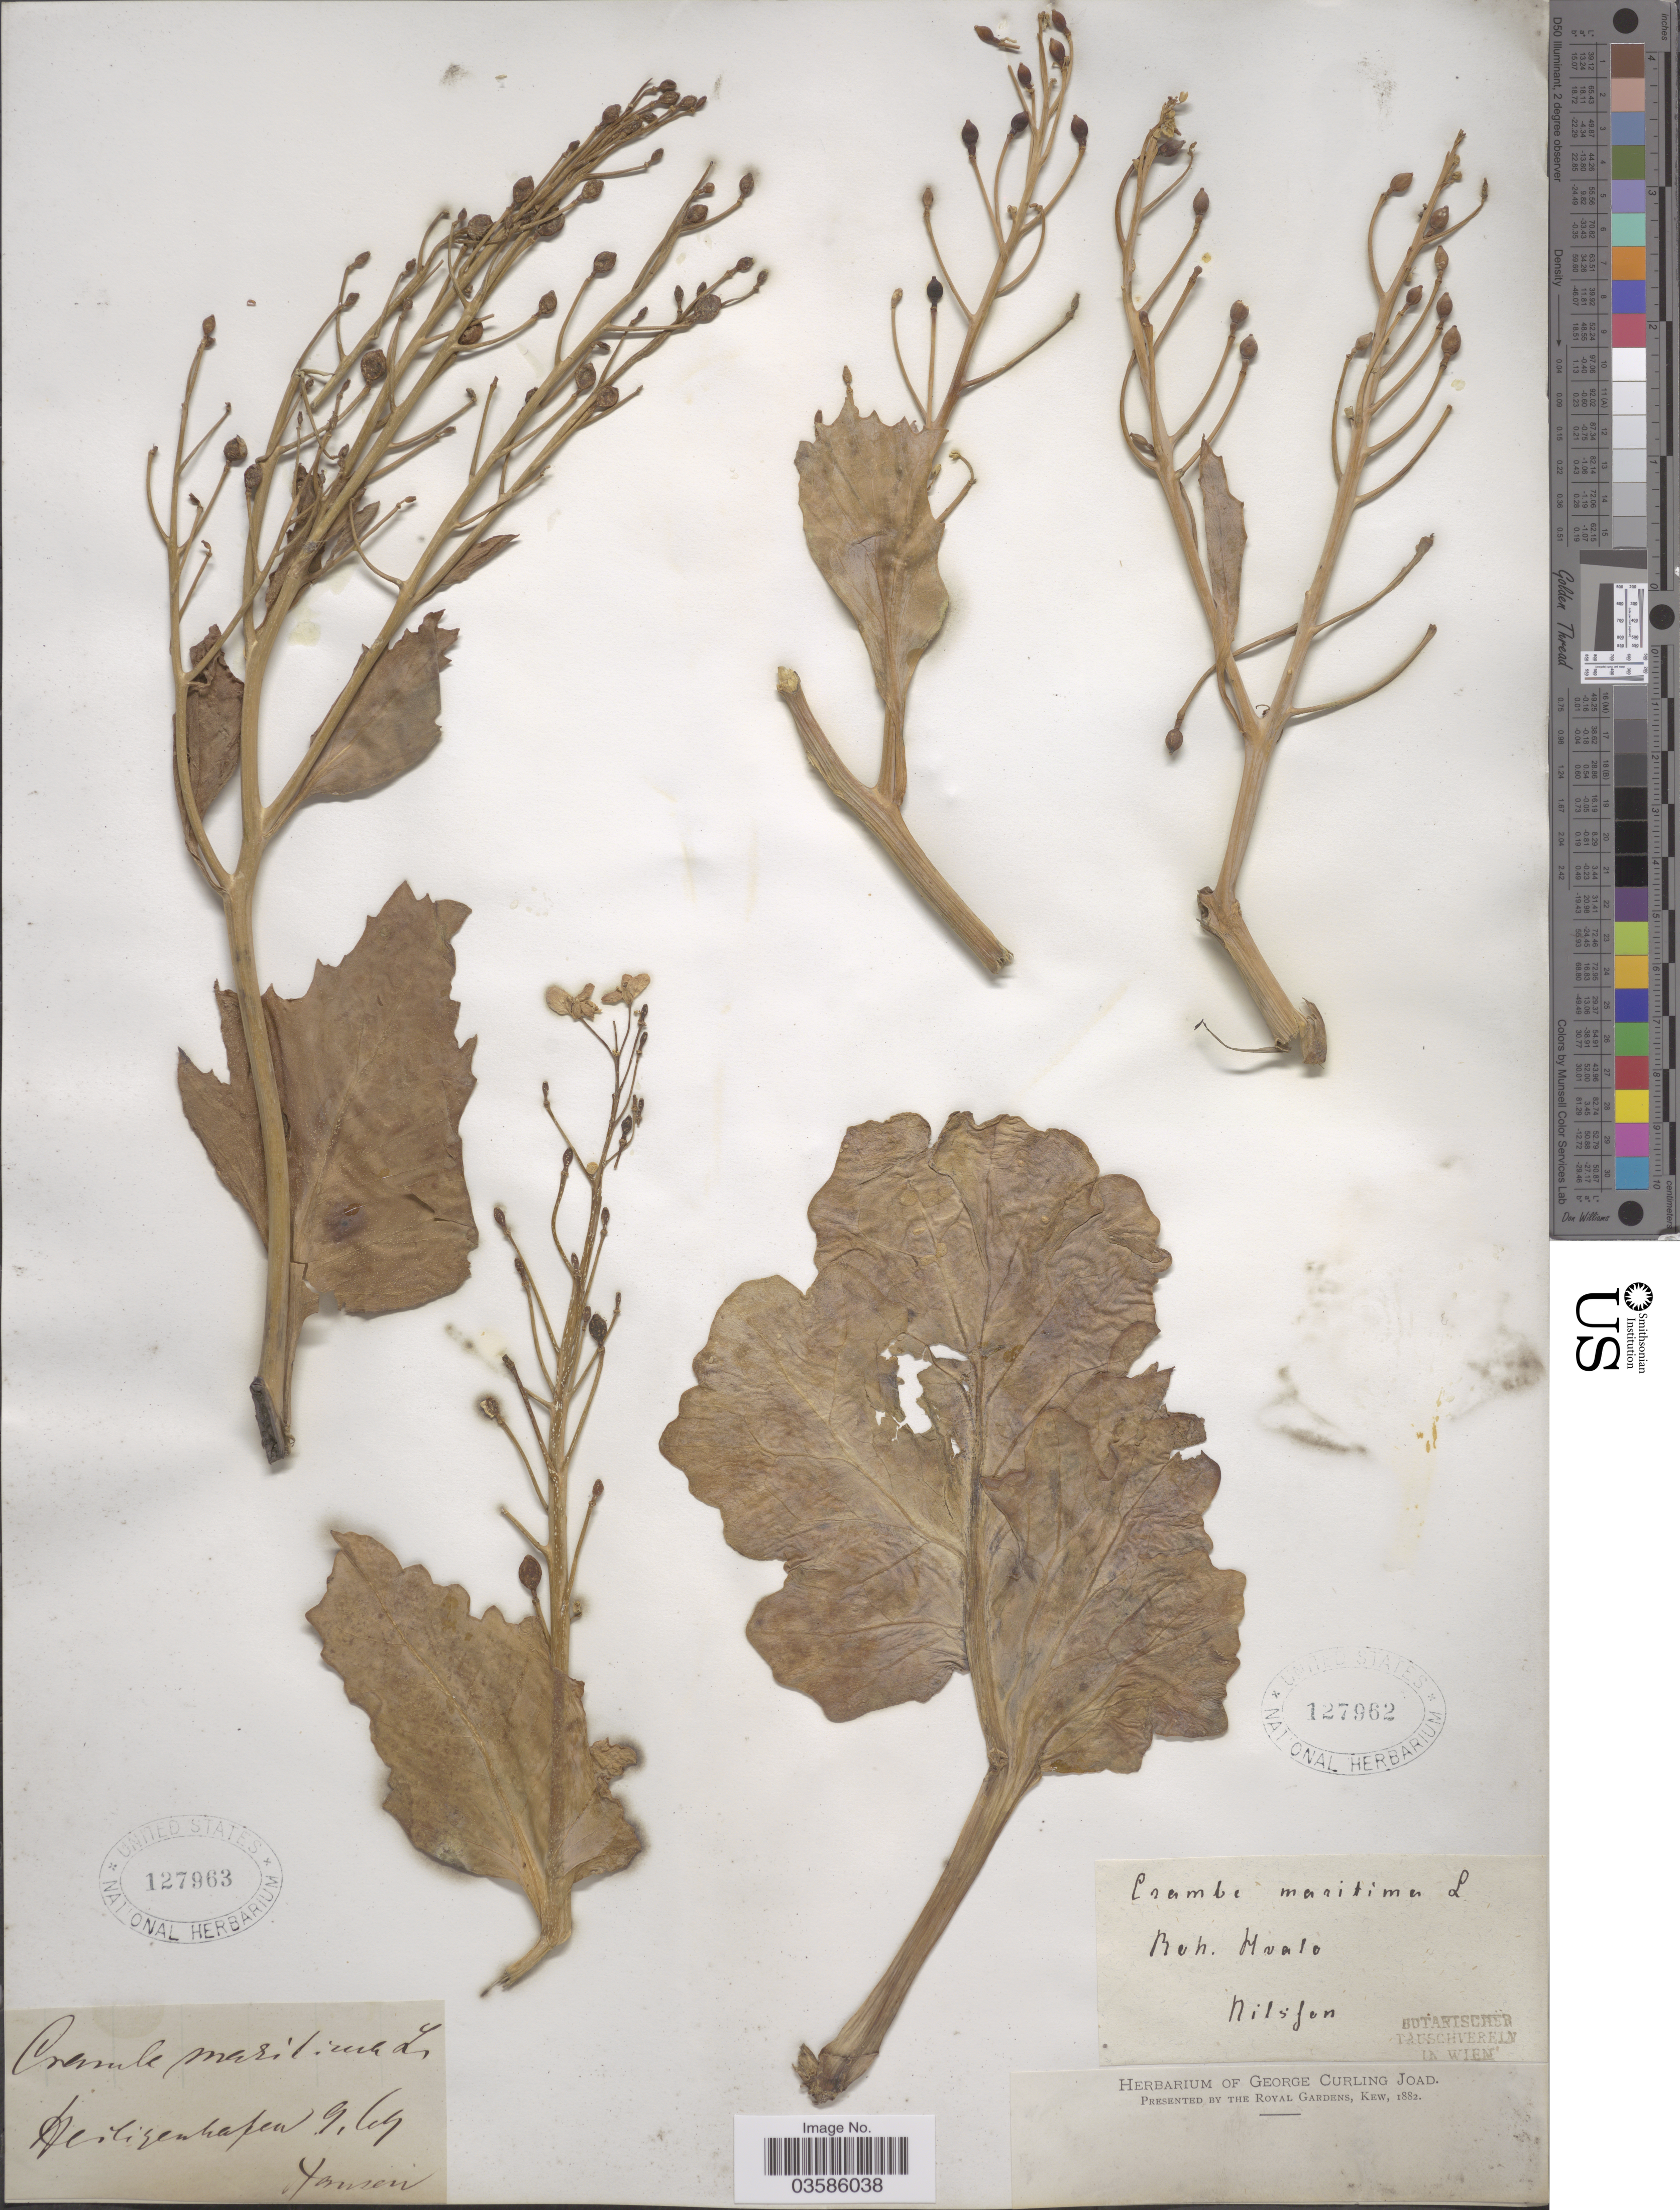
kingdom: Plantae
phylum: Tracheophyta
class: Magnoliopsida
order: Brassicales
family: Brassicaceae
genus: Crambe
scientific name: Crambe maritima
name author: L.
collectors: Nilsson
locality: Reh. Hvale. [interpreted]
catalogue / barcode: US 127962